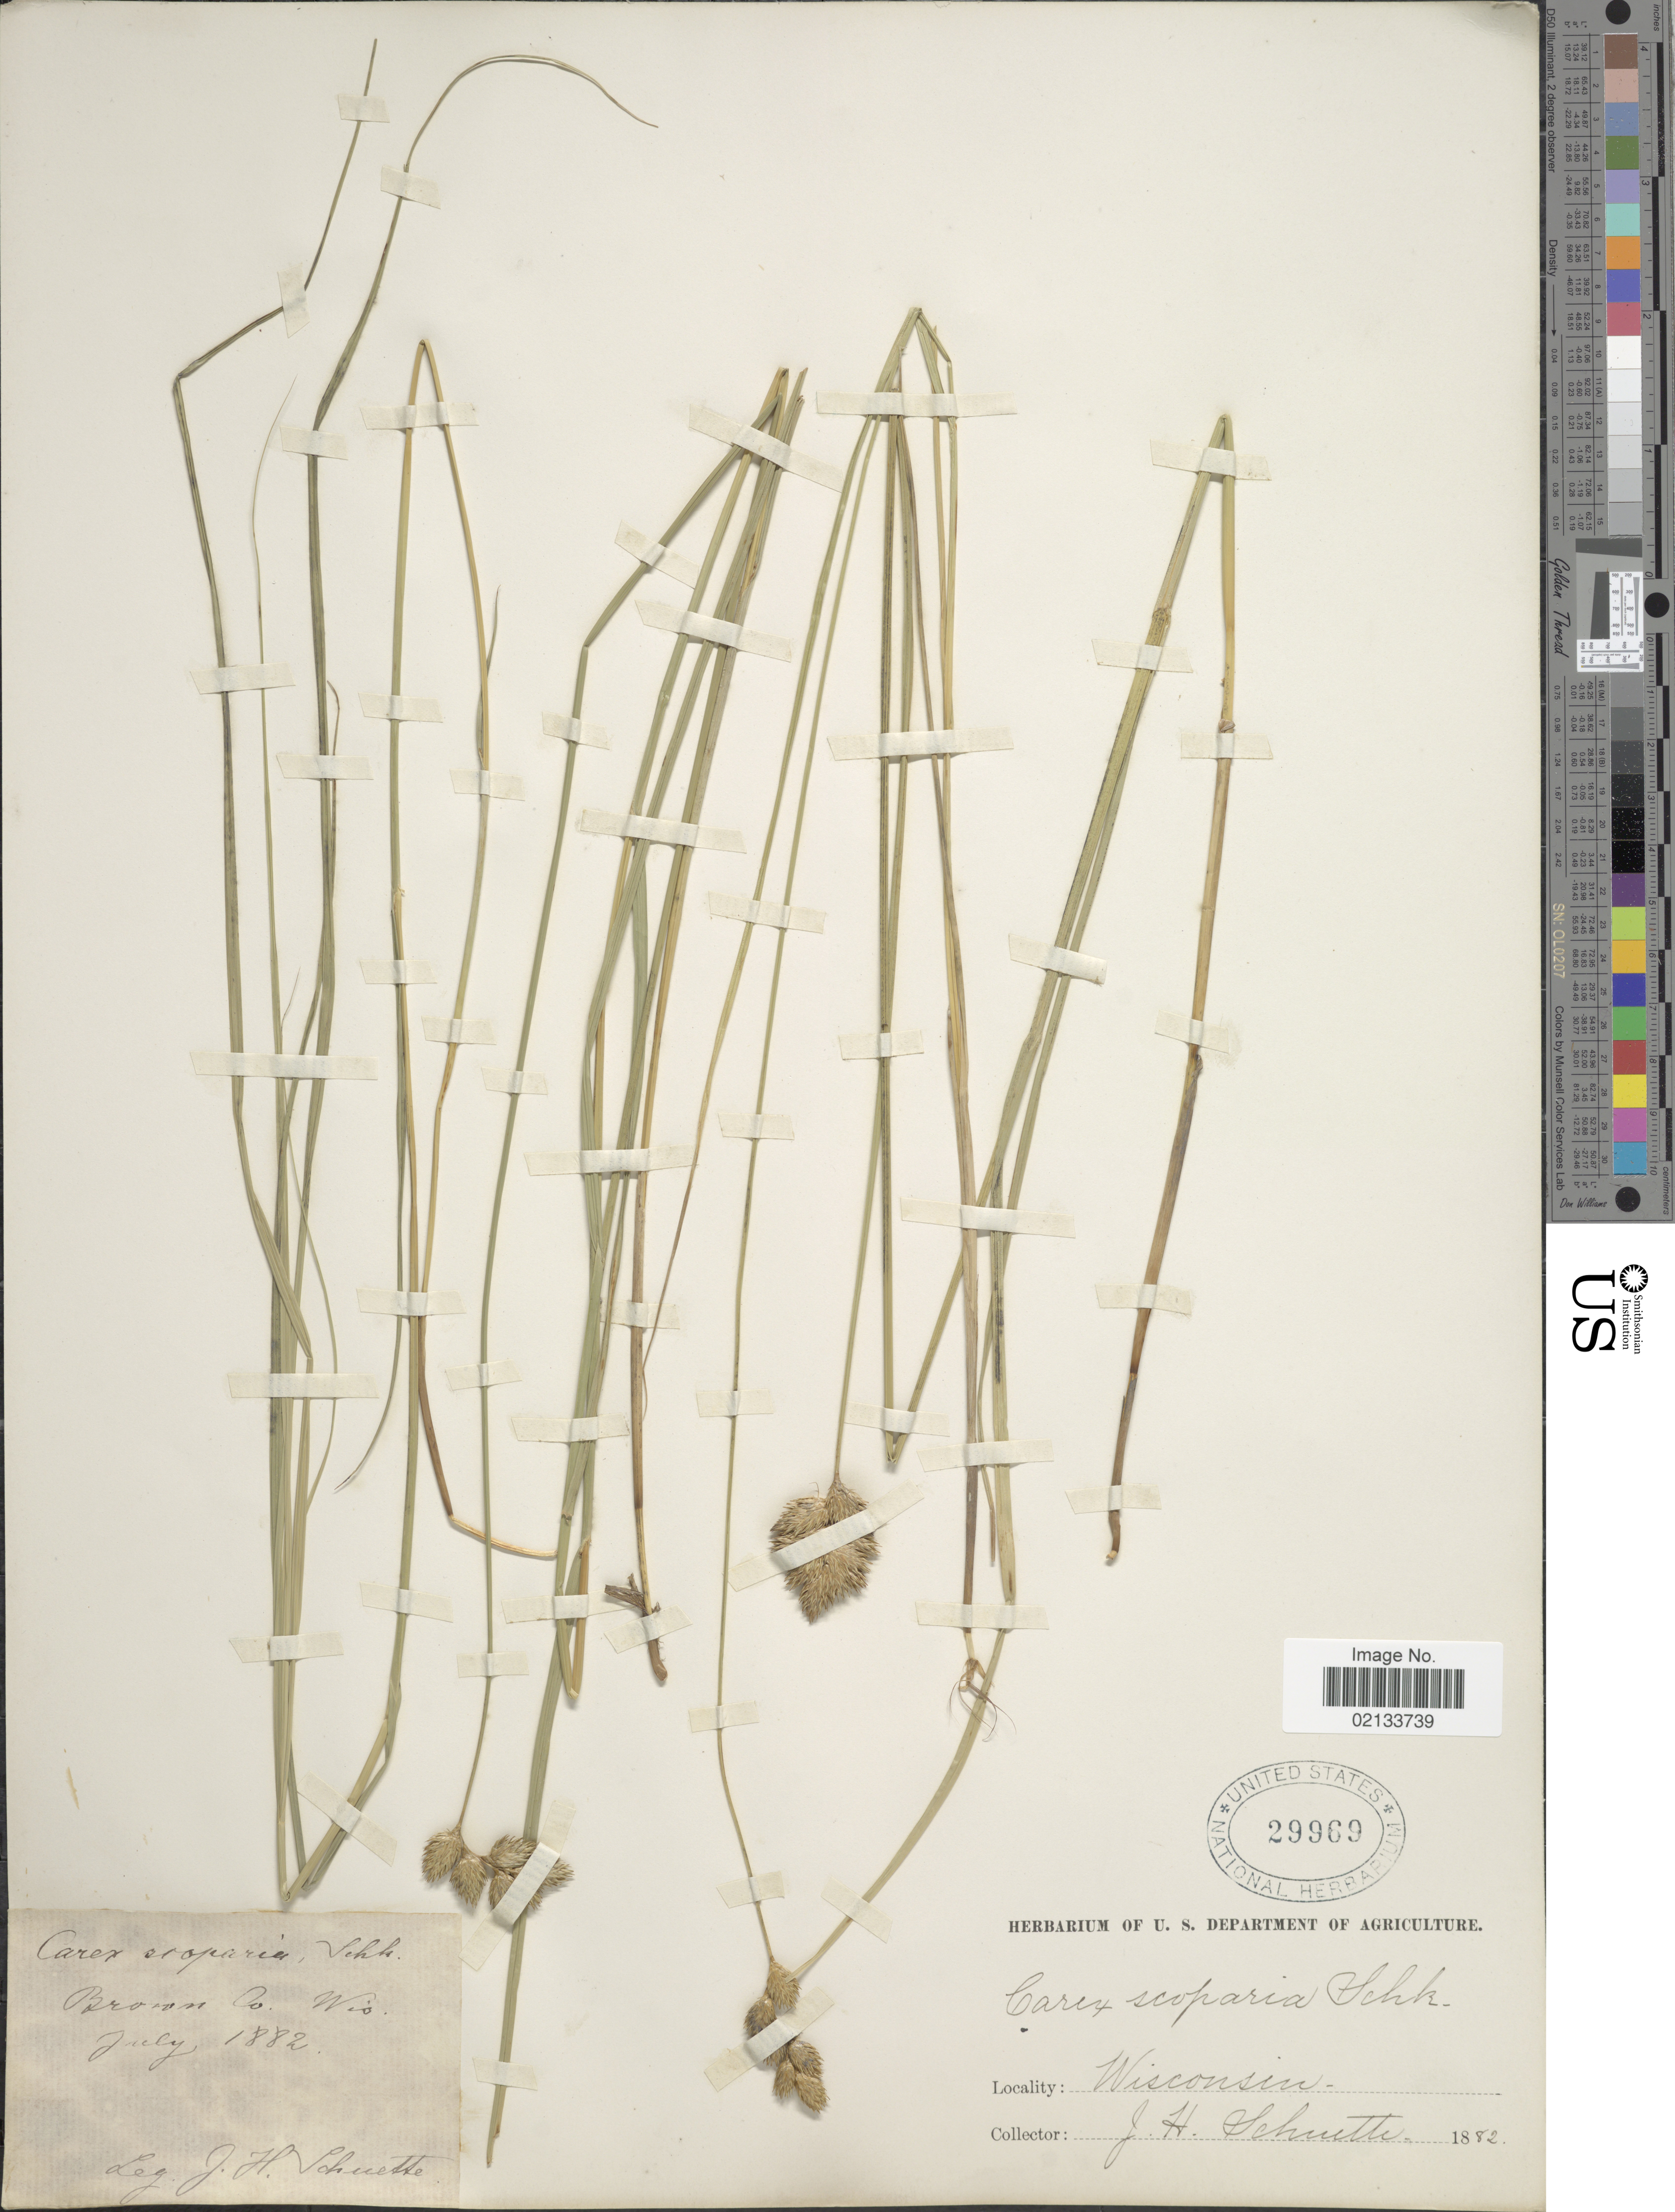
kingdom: Plantae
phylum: Tracheophyta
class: Liliopsida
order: Poales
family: Cyperaceae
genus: Carex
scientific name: Carex scoparia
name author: Schkuhr ex Willd.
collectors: J. H. Schuette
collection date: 1882-07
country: United States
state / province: Wisconsin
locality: Brown Co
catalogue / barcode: US 29969